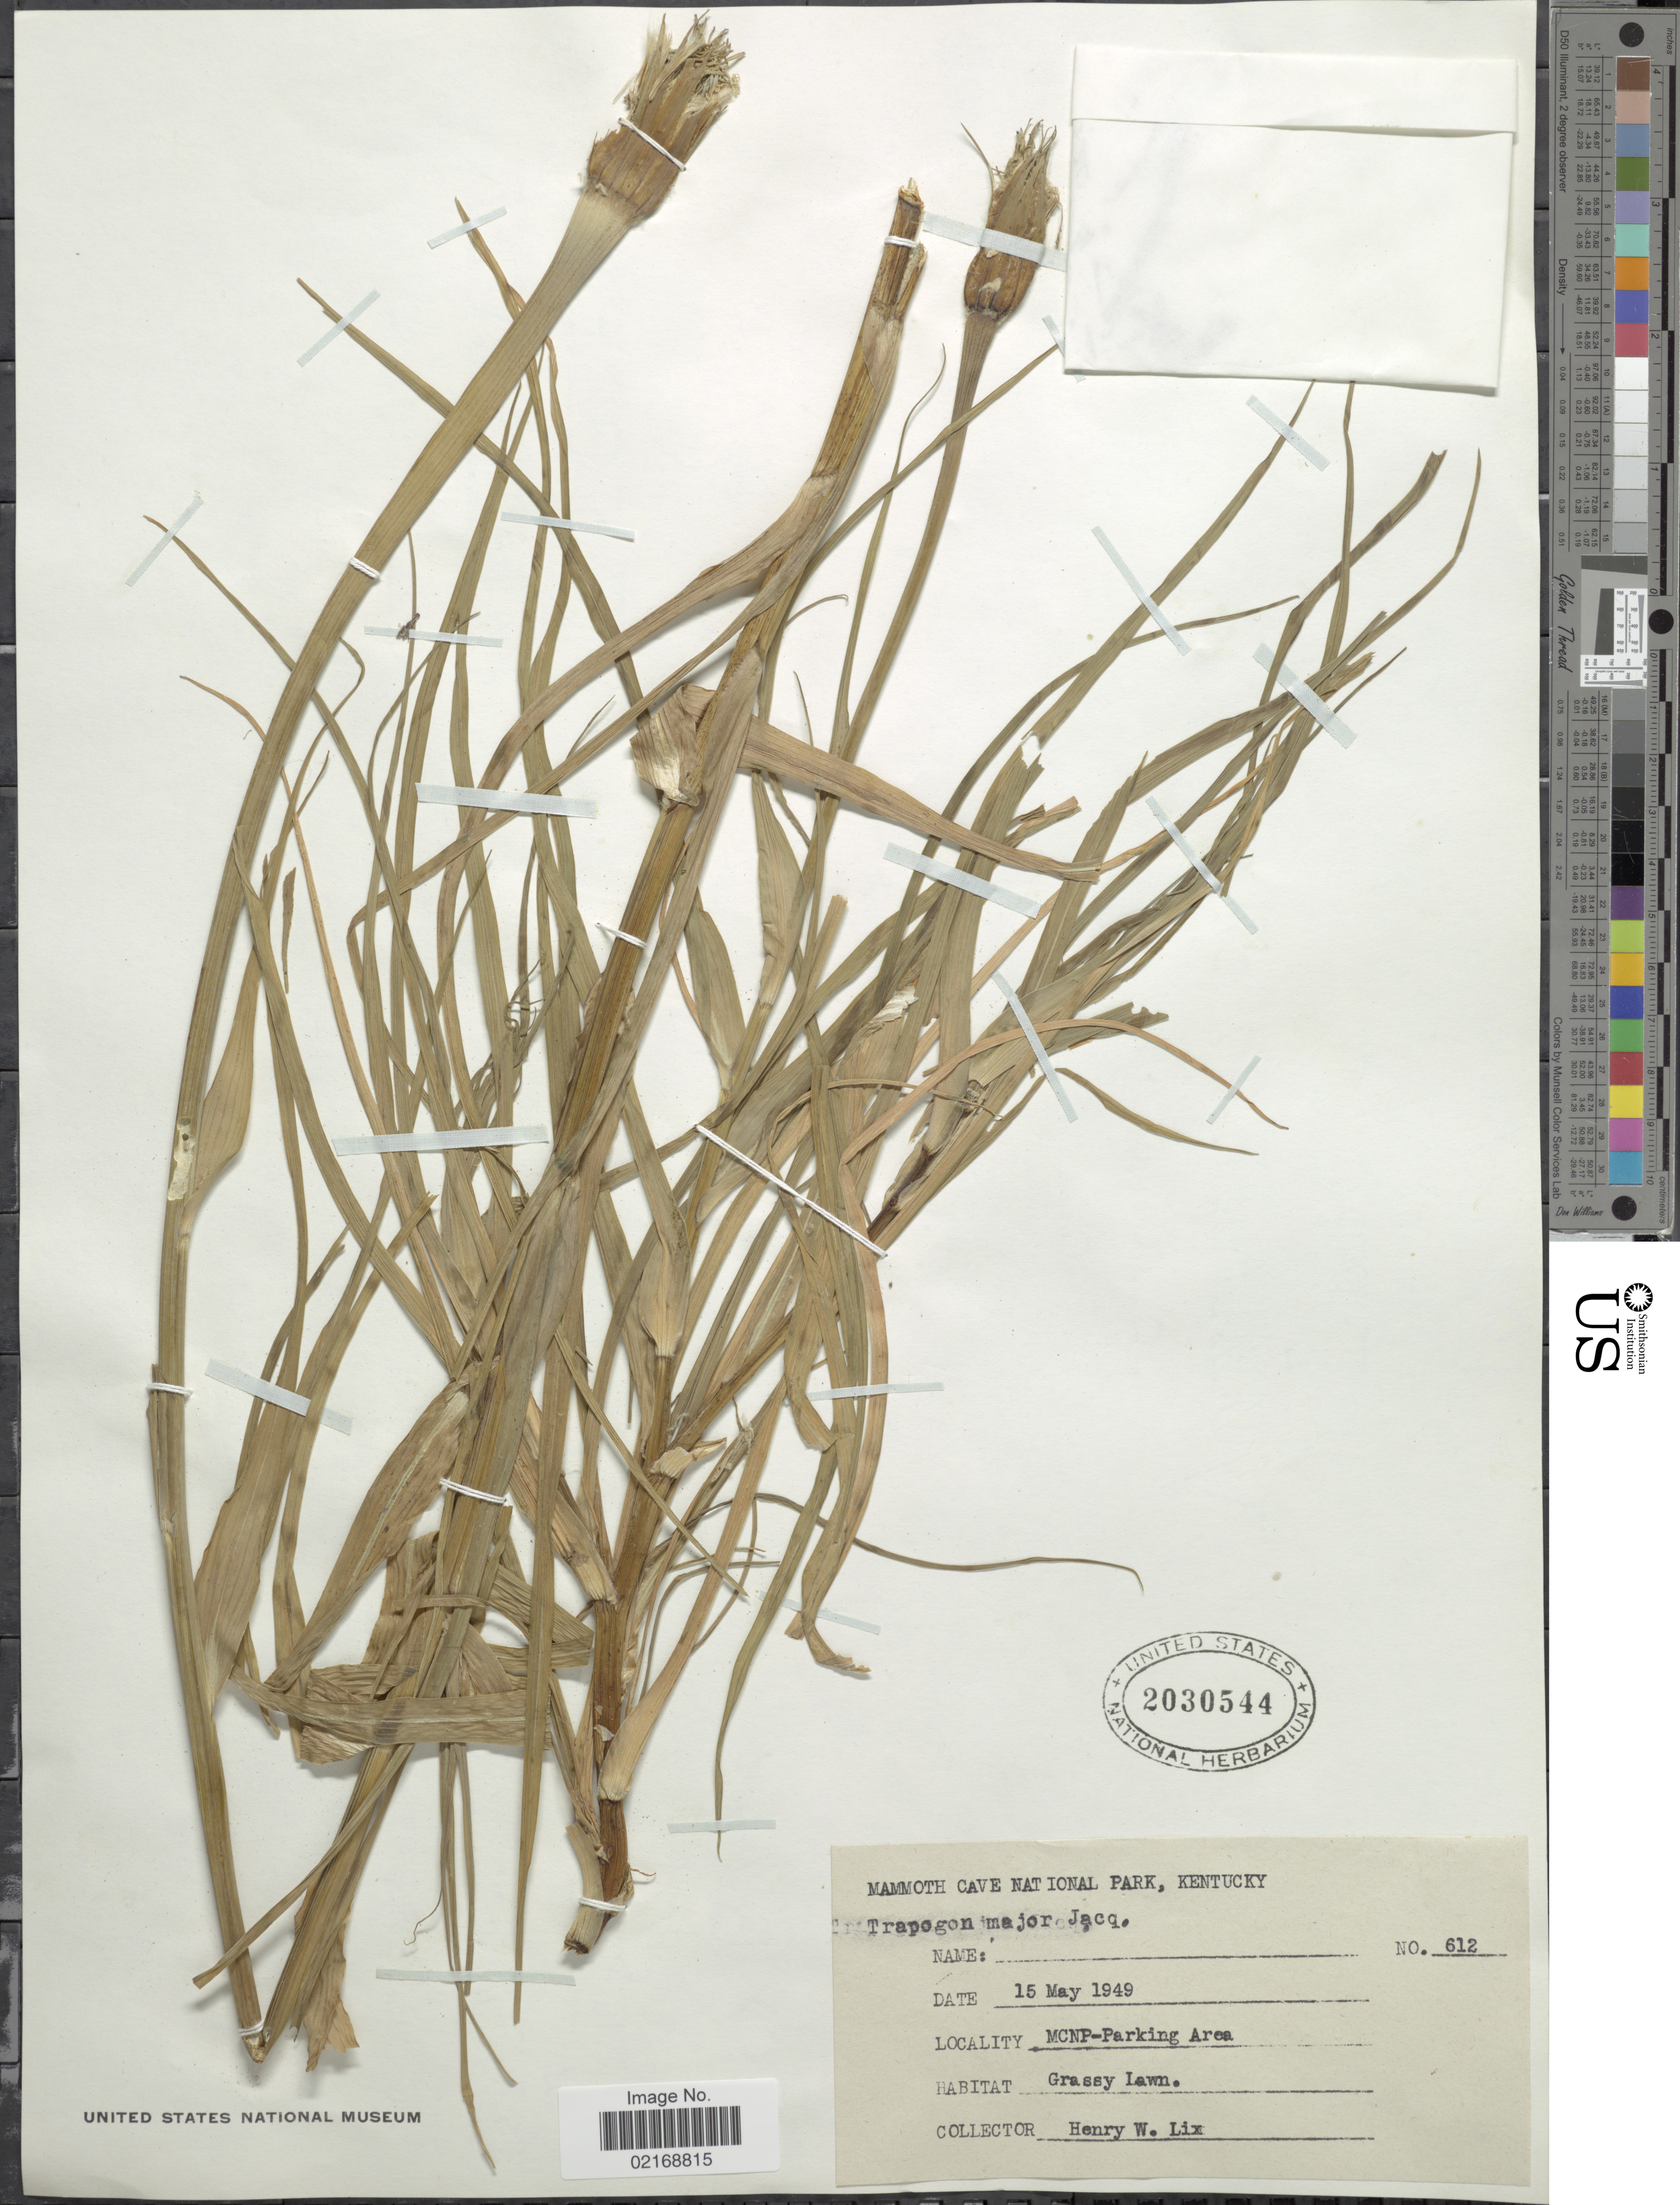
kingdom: Plantae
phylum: Tracheophyta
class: Magnoliopsida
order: Asterales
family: Asteraceae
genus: Tragopogon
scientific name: Tragopogon dubius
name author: Scop.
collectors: H. W. Lix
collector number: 612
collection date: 1949-05-15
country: United States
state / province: Kentucky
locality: Mammoth Cave National Park. MCNP-Parking Area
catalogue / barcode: US 2030544